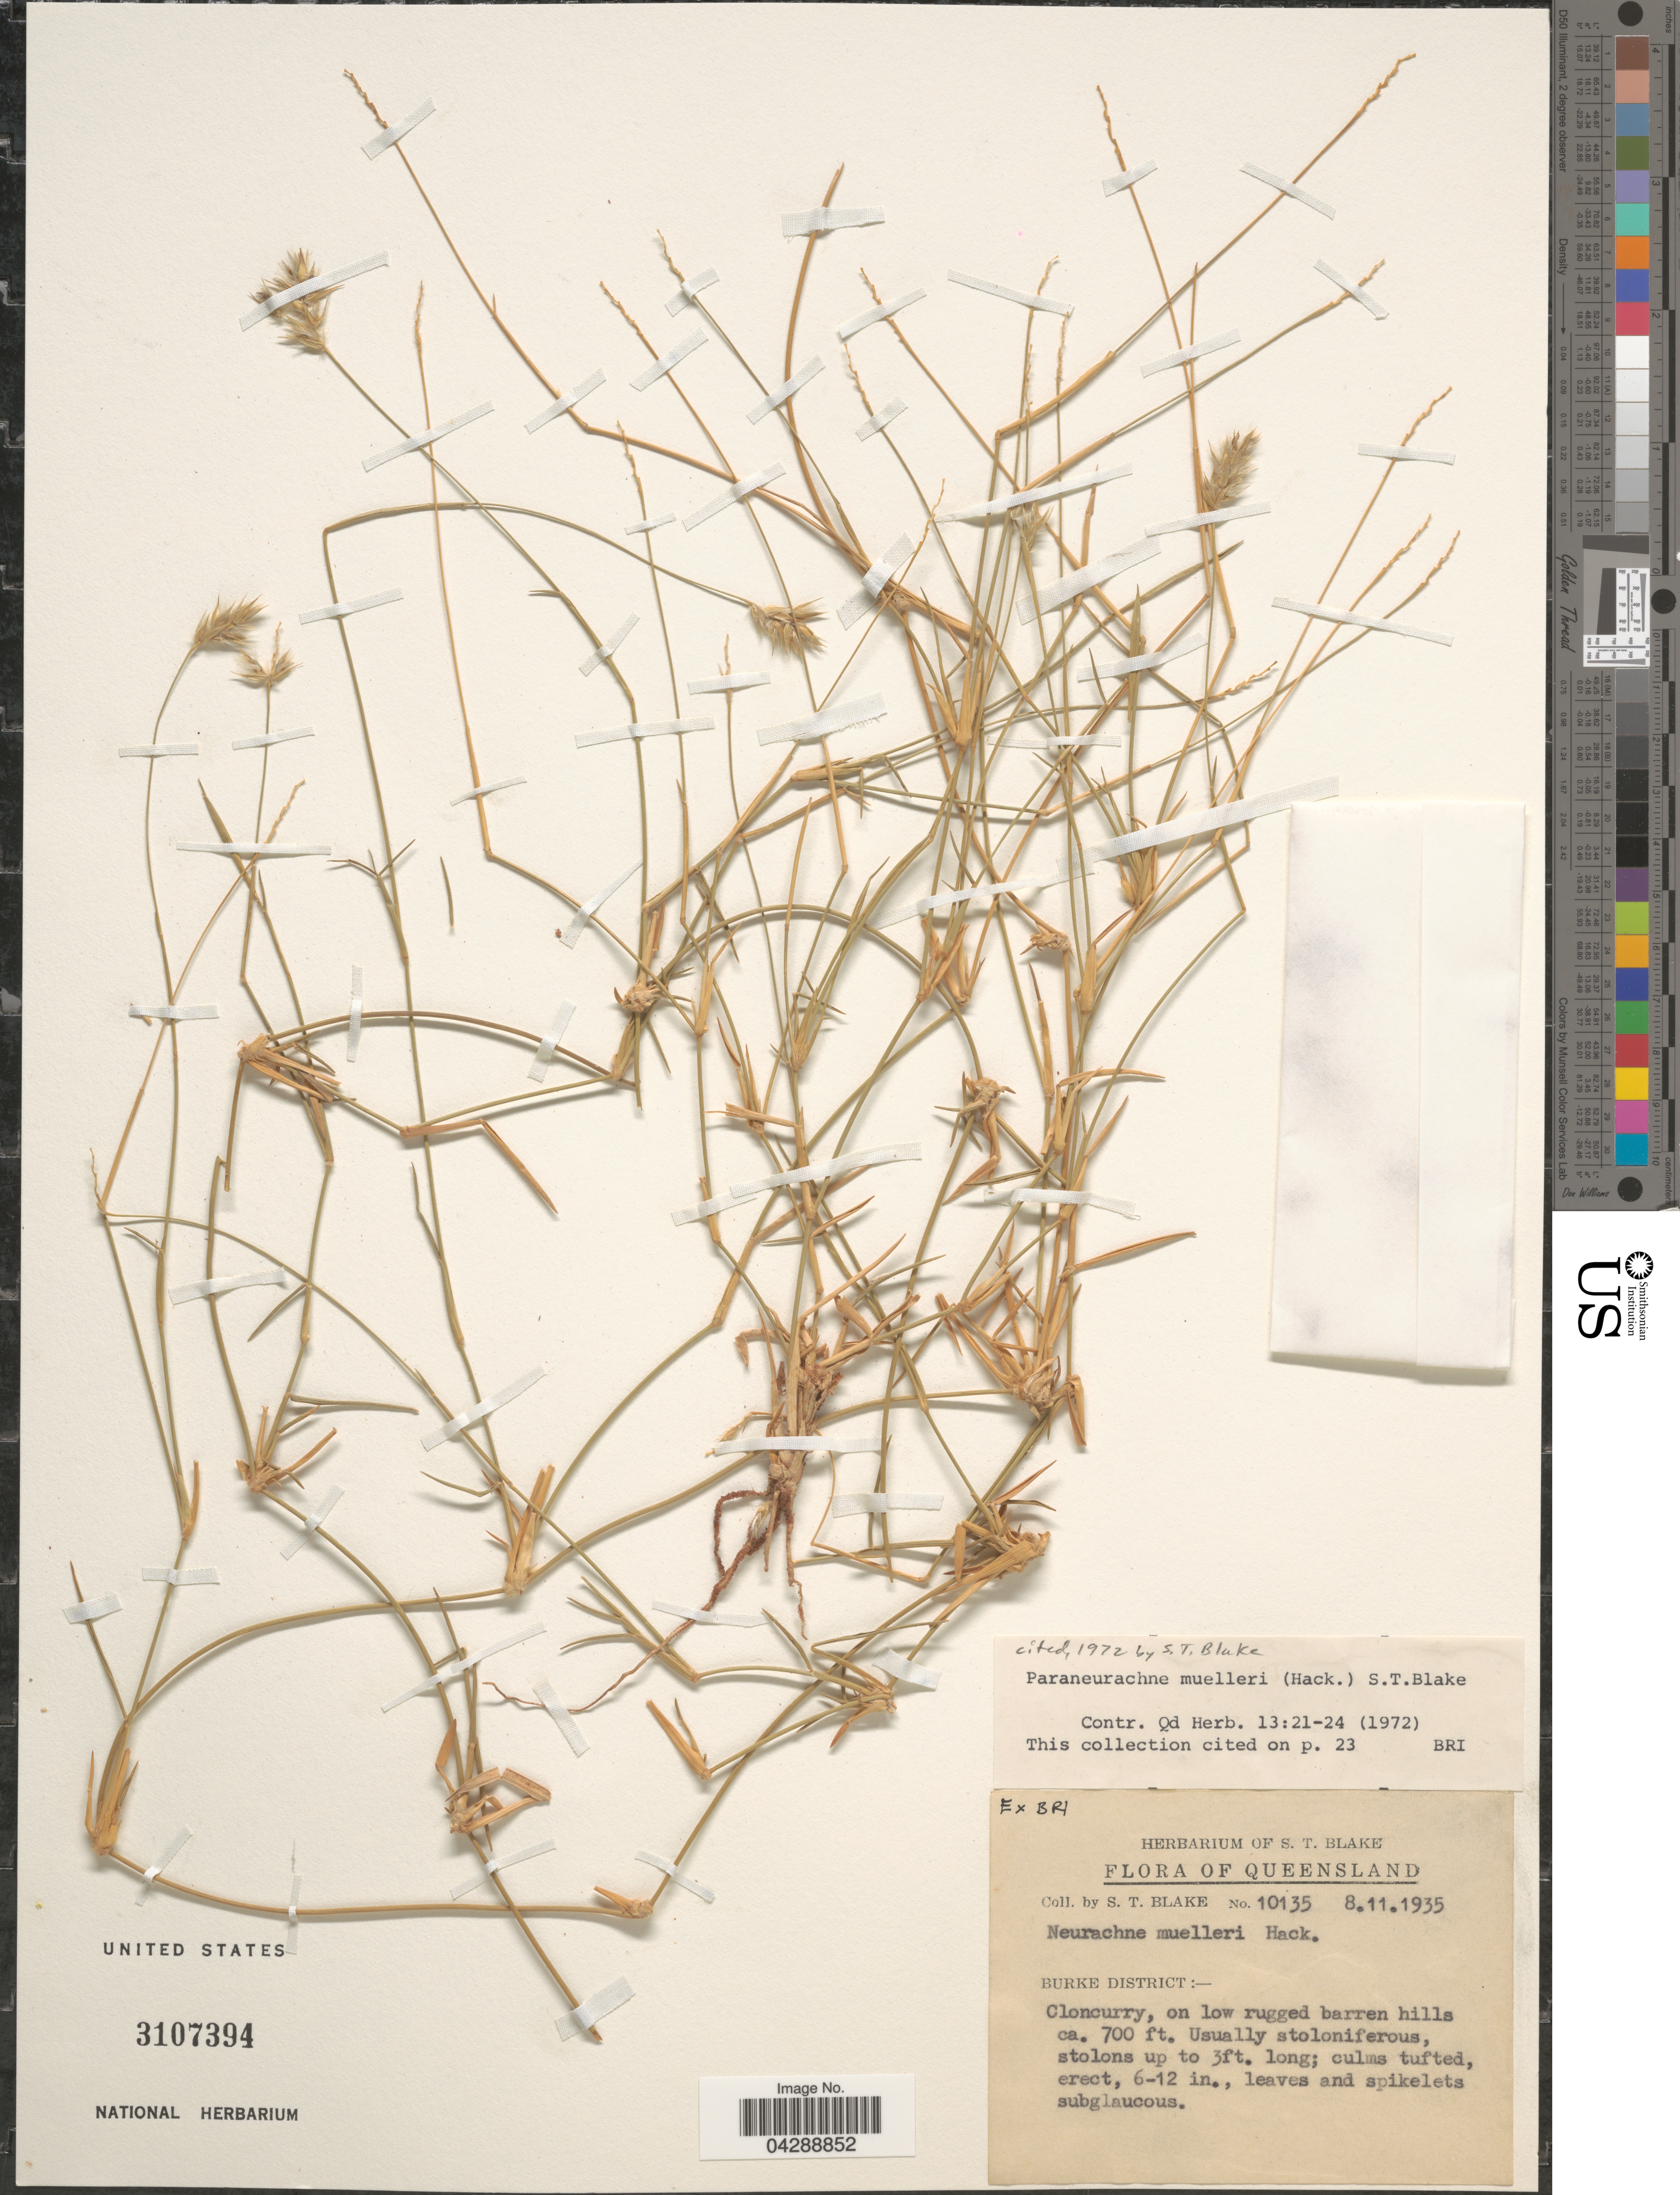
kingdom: Plantae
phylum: Tracheophyta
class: Liliopsida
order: Poales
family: Poaceae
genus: Paraneurachne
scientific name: Paraneurachne muelleri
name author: (Hack.) S.T. Blake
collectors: S. T. Blake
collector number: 10135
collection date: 1935-11-08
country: Australia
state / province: Queensland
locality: Burke District: Cloncurry, on low rugged barren hills.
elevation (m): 213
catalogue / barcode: US 3107394